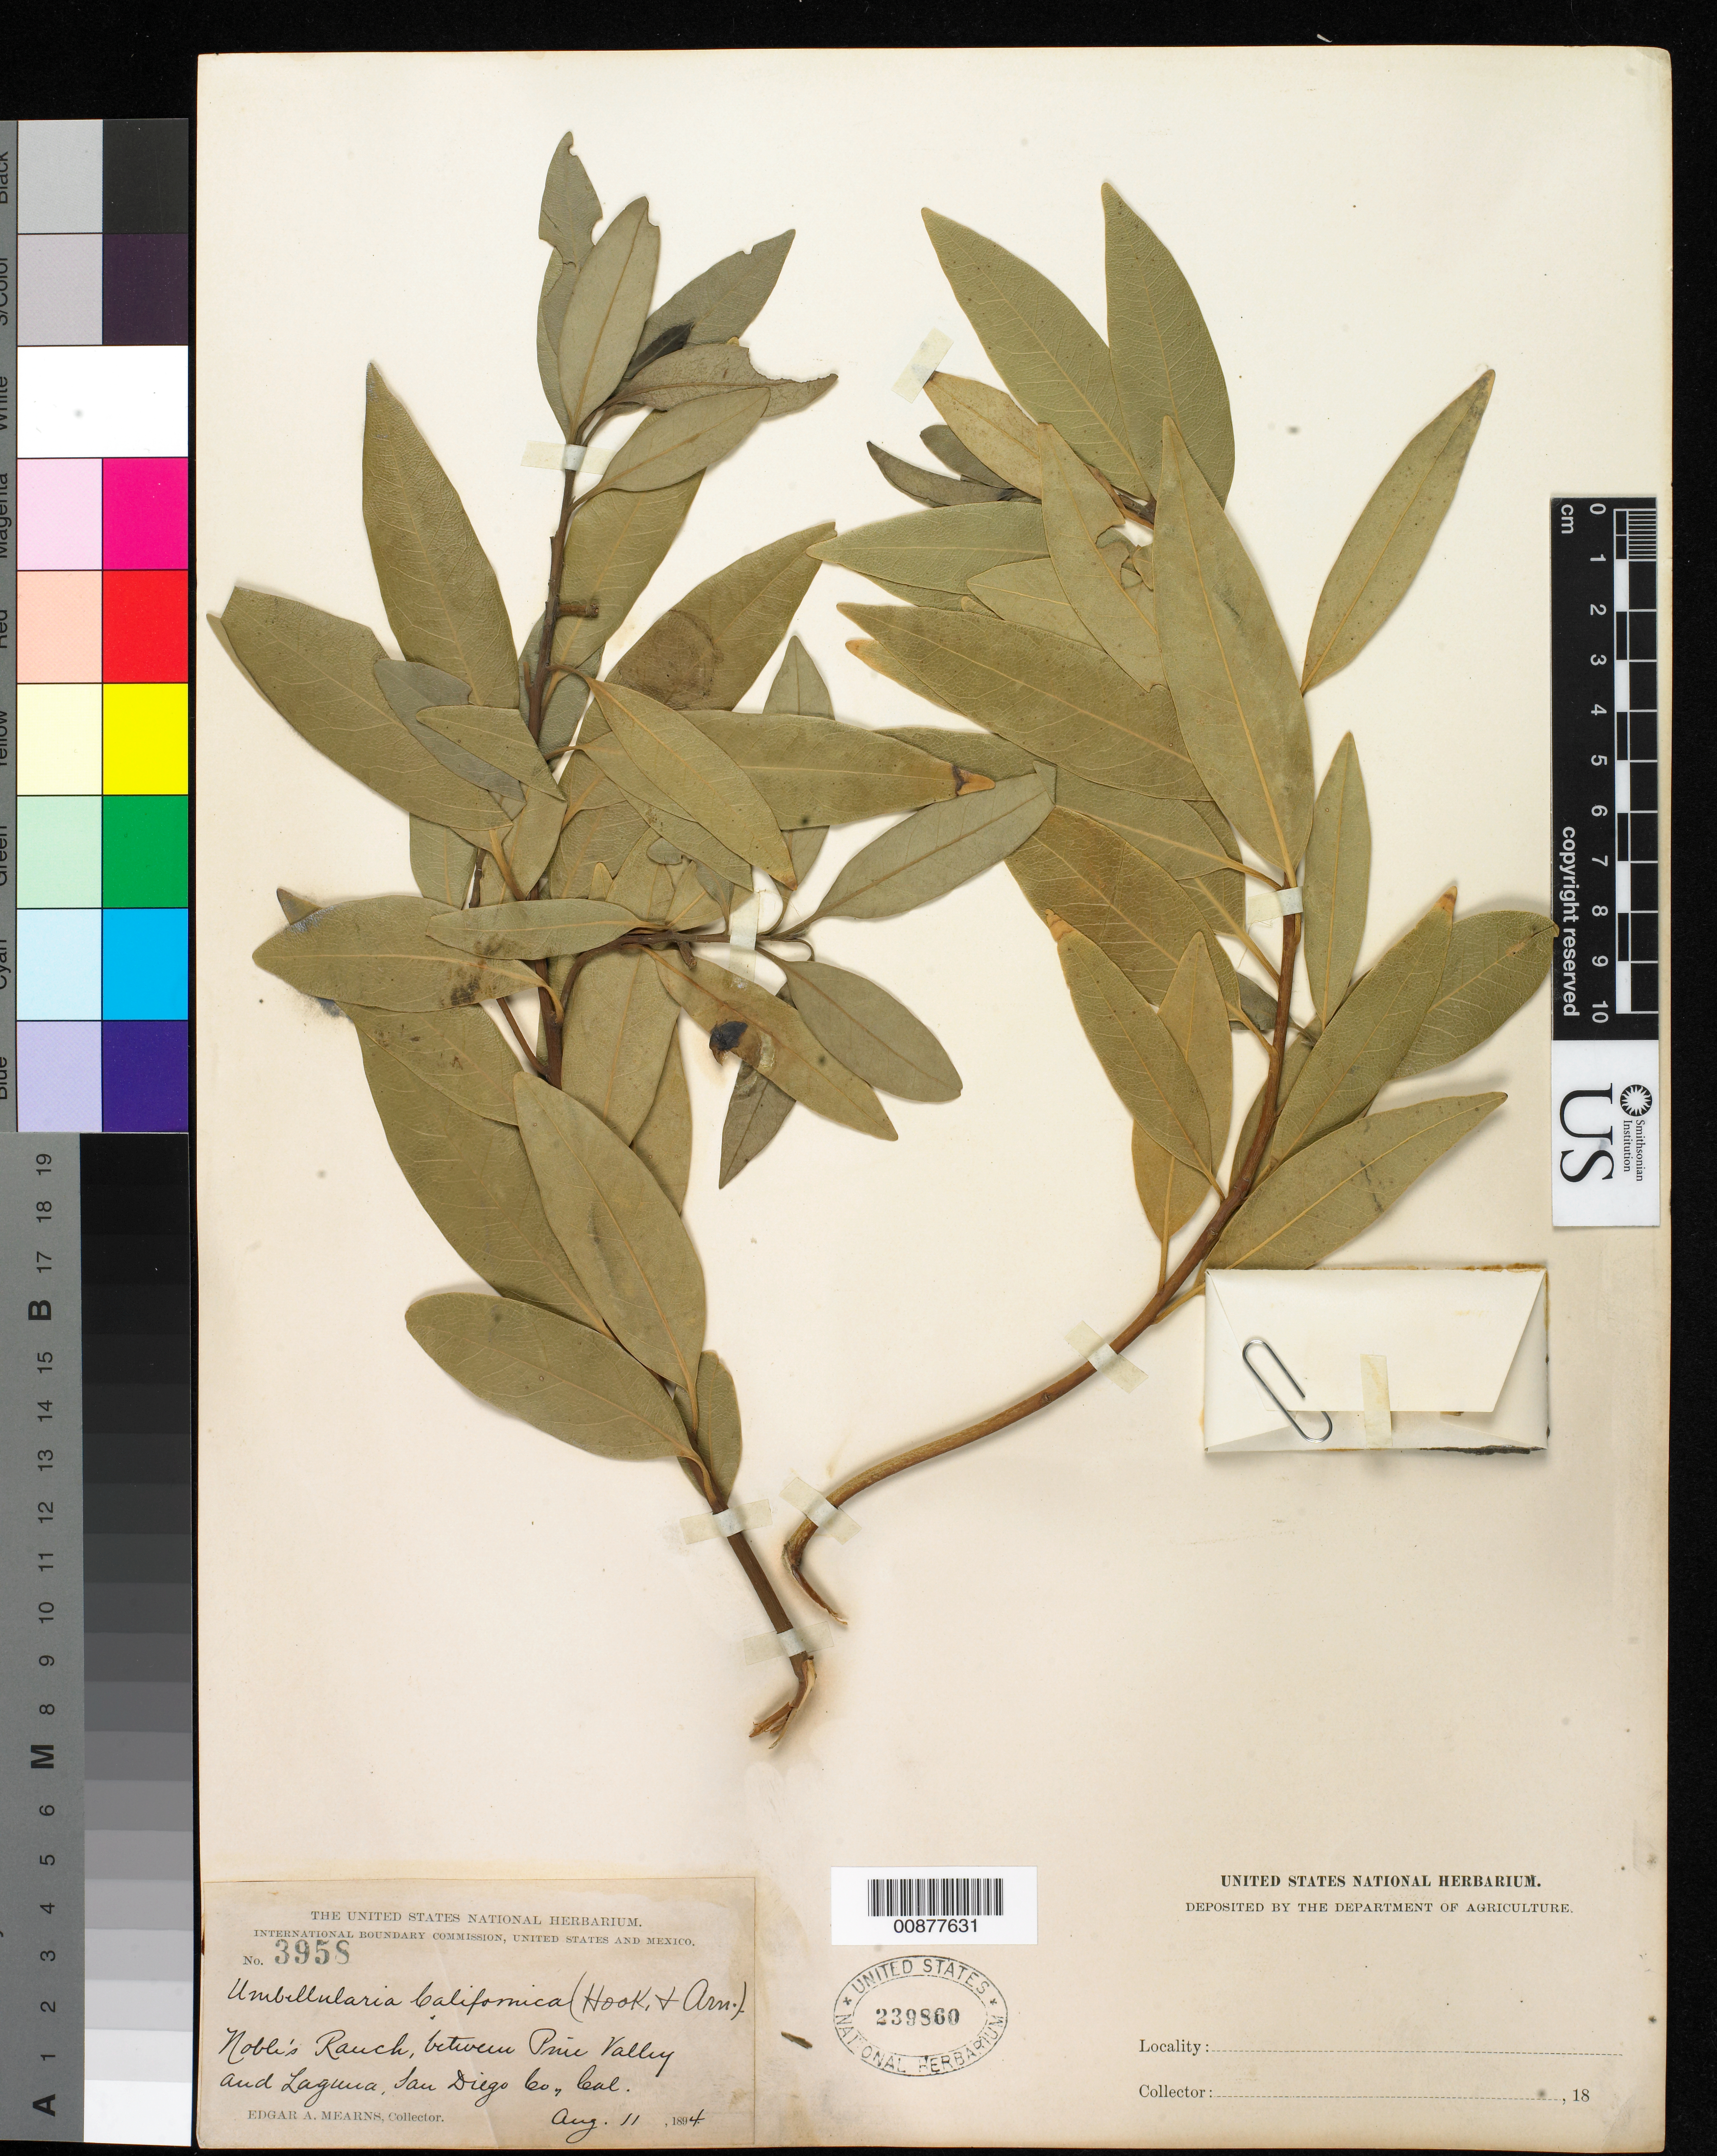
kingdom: Plantae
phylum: Tracheophyta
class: Magnoliopsida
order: Laurales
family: Lauraceae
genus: Umbellularia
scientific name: Umbellularia californica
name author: (Hook. & Arn.) Nutt.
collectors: E. A. Mearns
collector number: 3958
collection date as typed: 11 Aug 1894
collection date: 1894-08-11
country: United States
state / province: California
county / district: San Diego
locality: Noble's Ranch, between Pine Valley and Laguna, San Diego County, California.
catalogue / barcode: US 239860